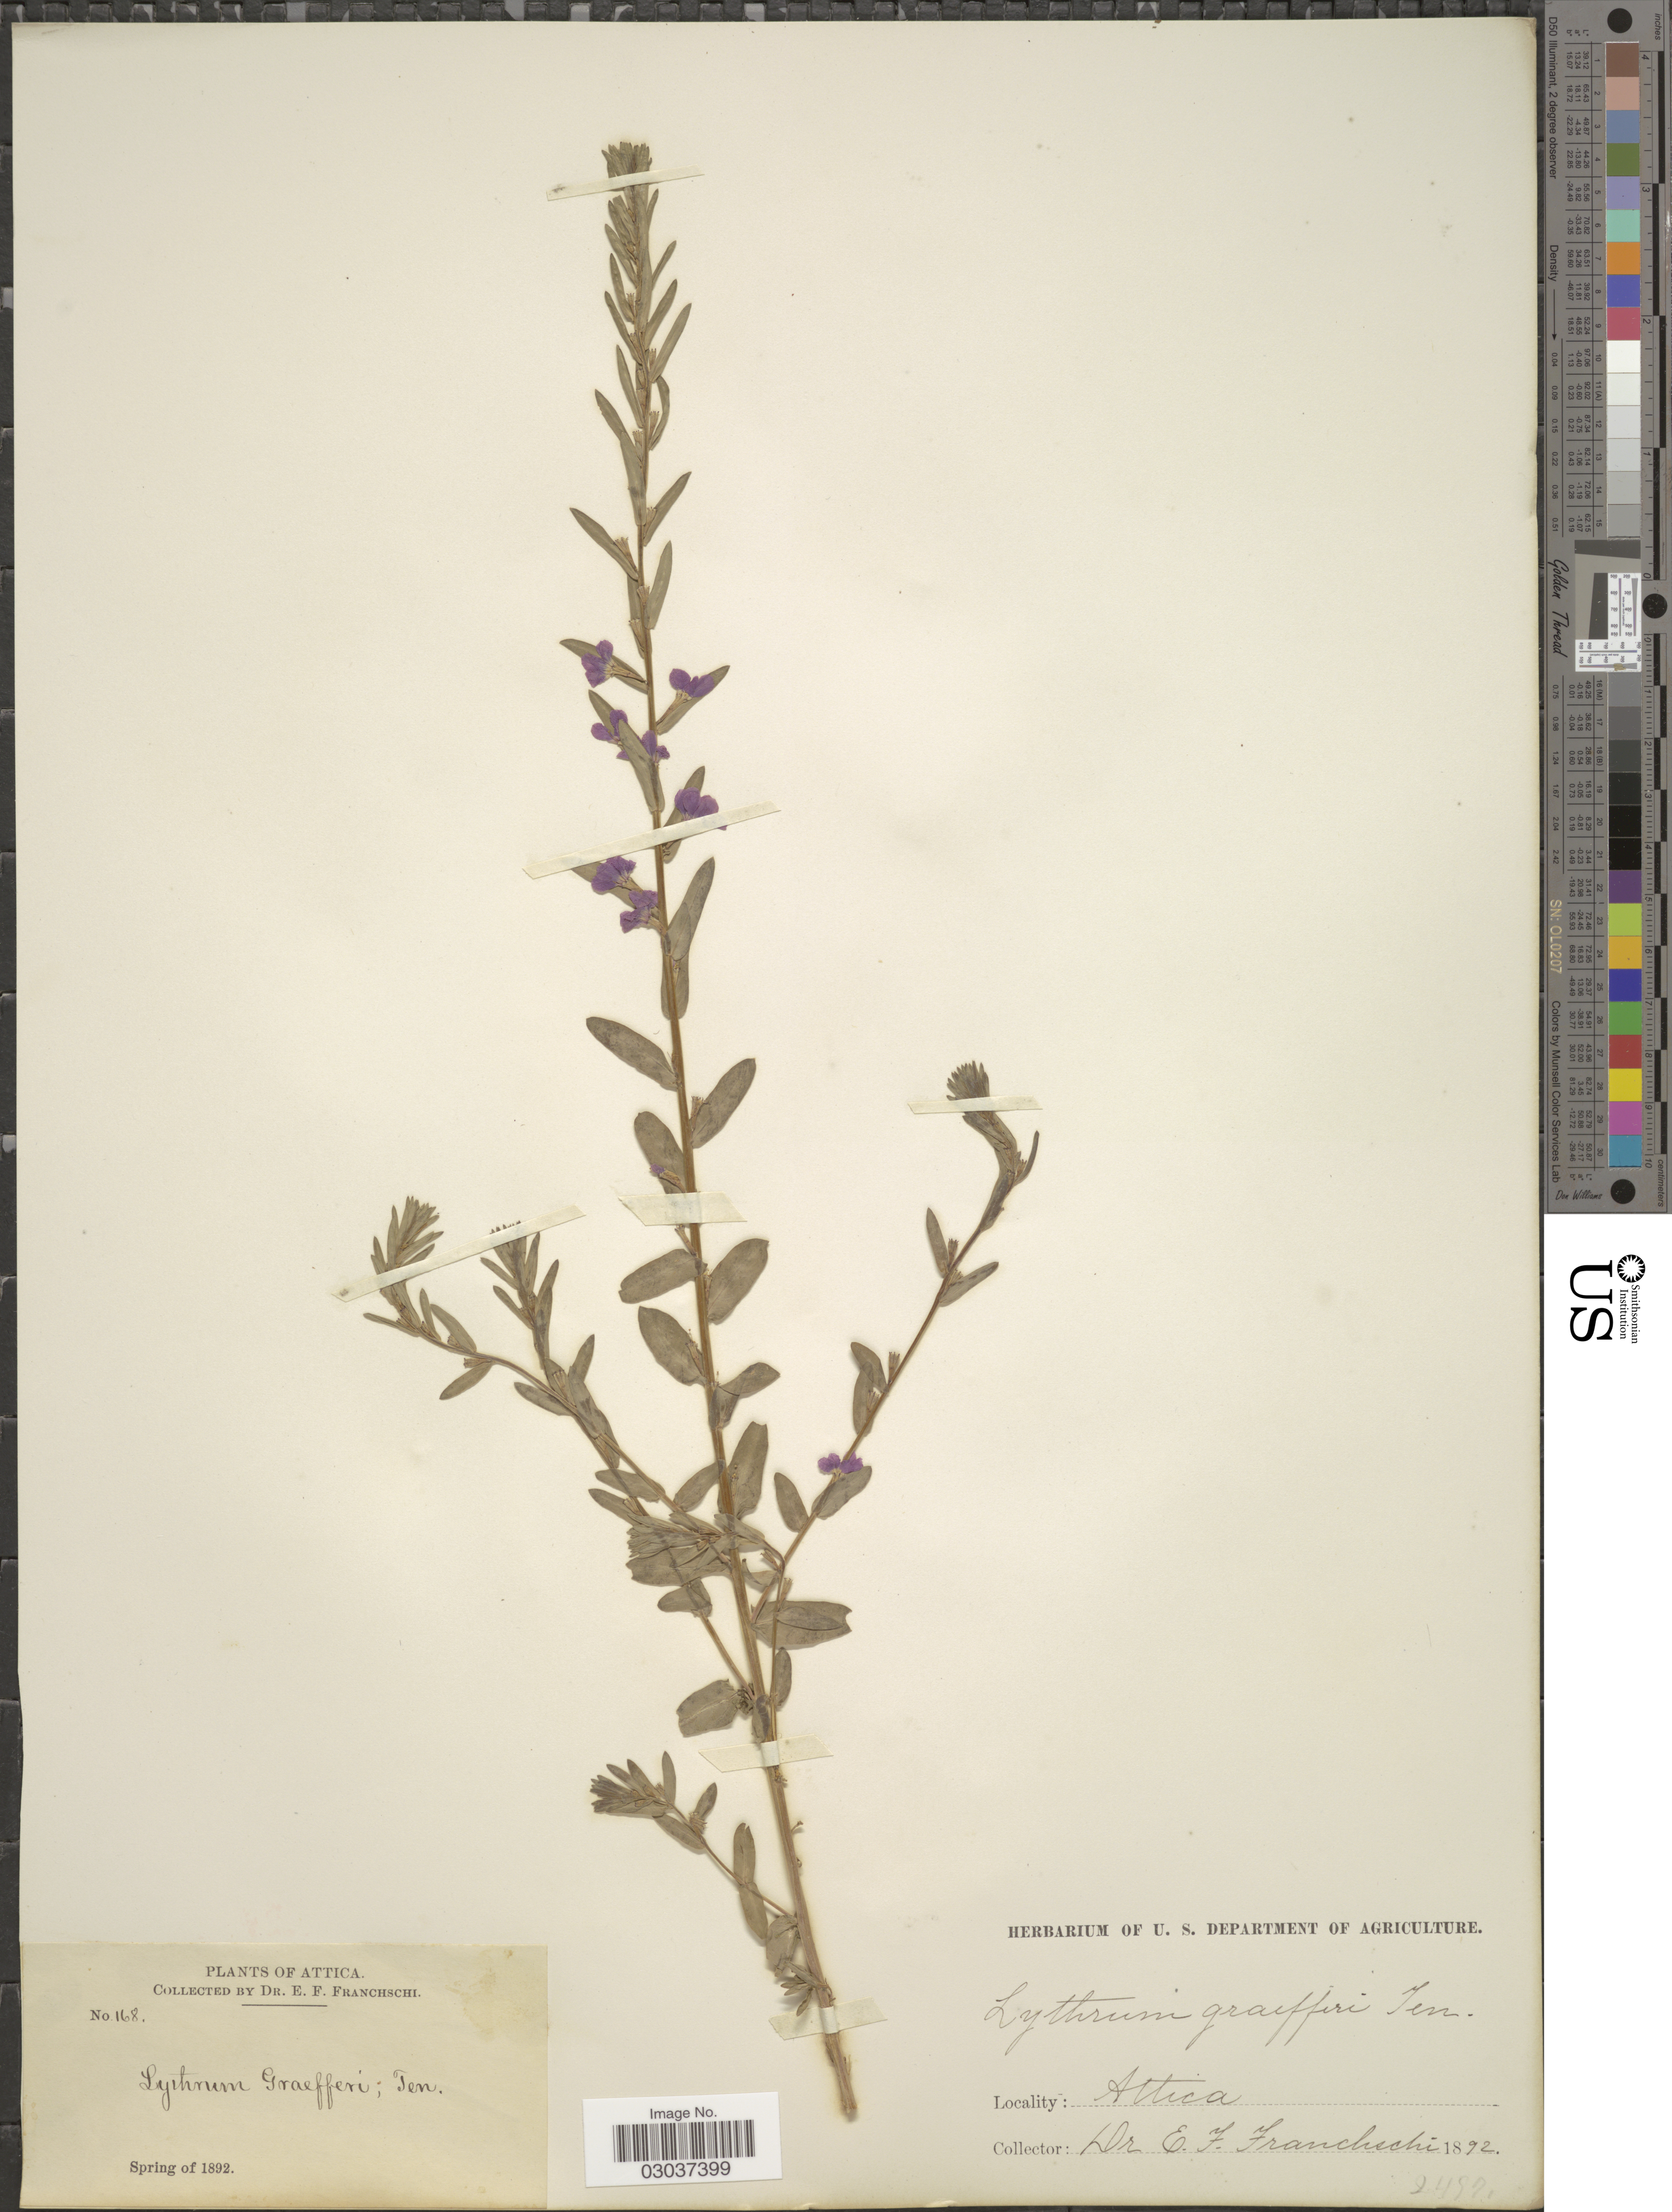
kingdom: Plantae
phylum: Tracheophyta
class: Magnoliopsida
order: Myrtales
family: Lythraceae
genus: Lythrum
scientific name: Lythrum graefferi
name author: Ten.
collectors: E. Franchschi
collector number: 168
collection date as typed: Spring of 1892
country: Greece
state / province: Attica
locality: Attica.